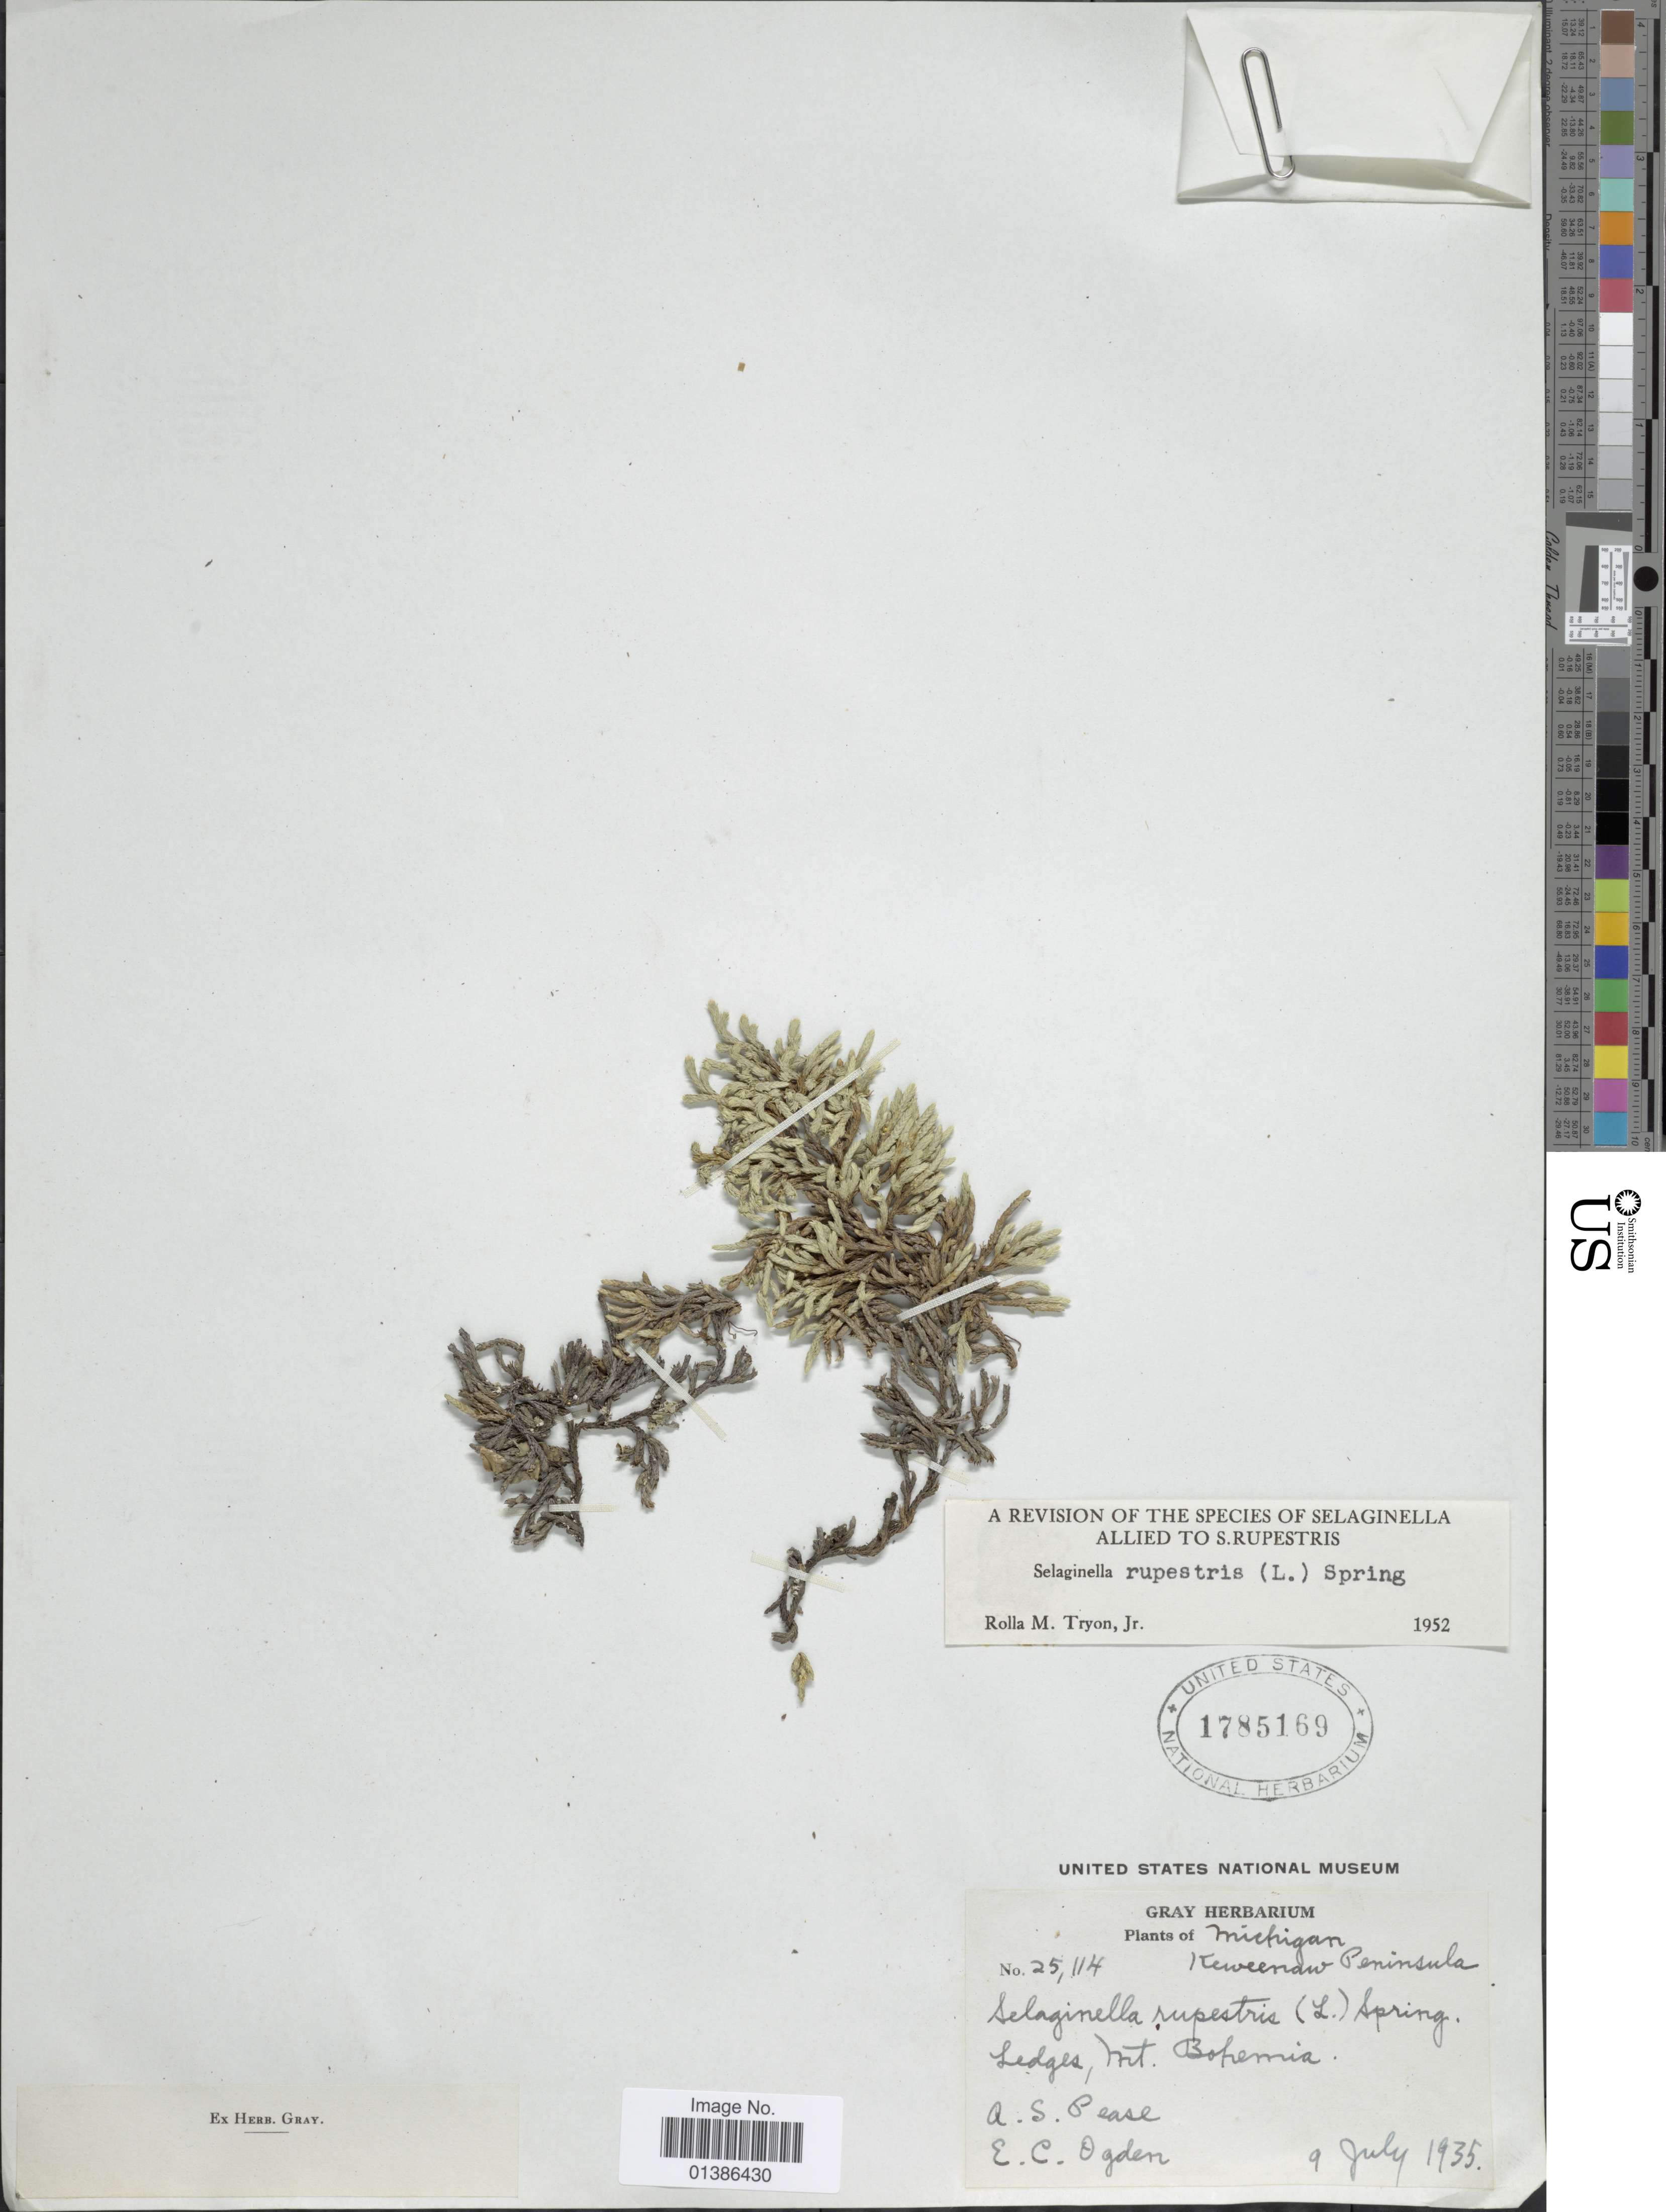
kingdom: Plantae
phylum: Tracheophyta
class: Lycopodiopsida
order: Selaginellales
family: Selaginellaceae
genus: Selaginella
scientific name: Selaginella rupestris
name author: (L.) Spring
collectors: A. S. Pease & E. Ogden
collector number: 25114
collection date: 1935-07-09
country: United States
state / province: Michigan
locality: Ledges, Mt. Bohemia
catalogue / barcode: US 1785169